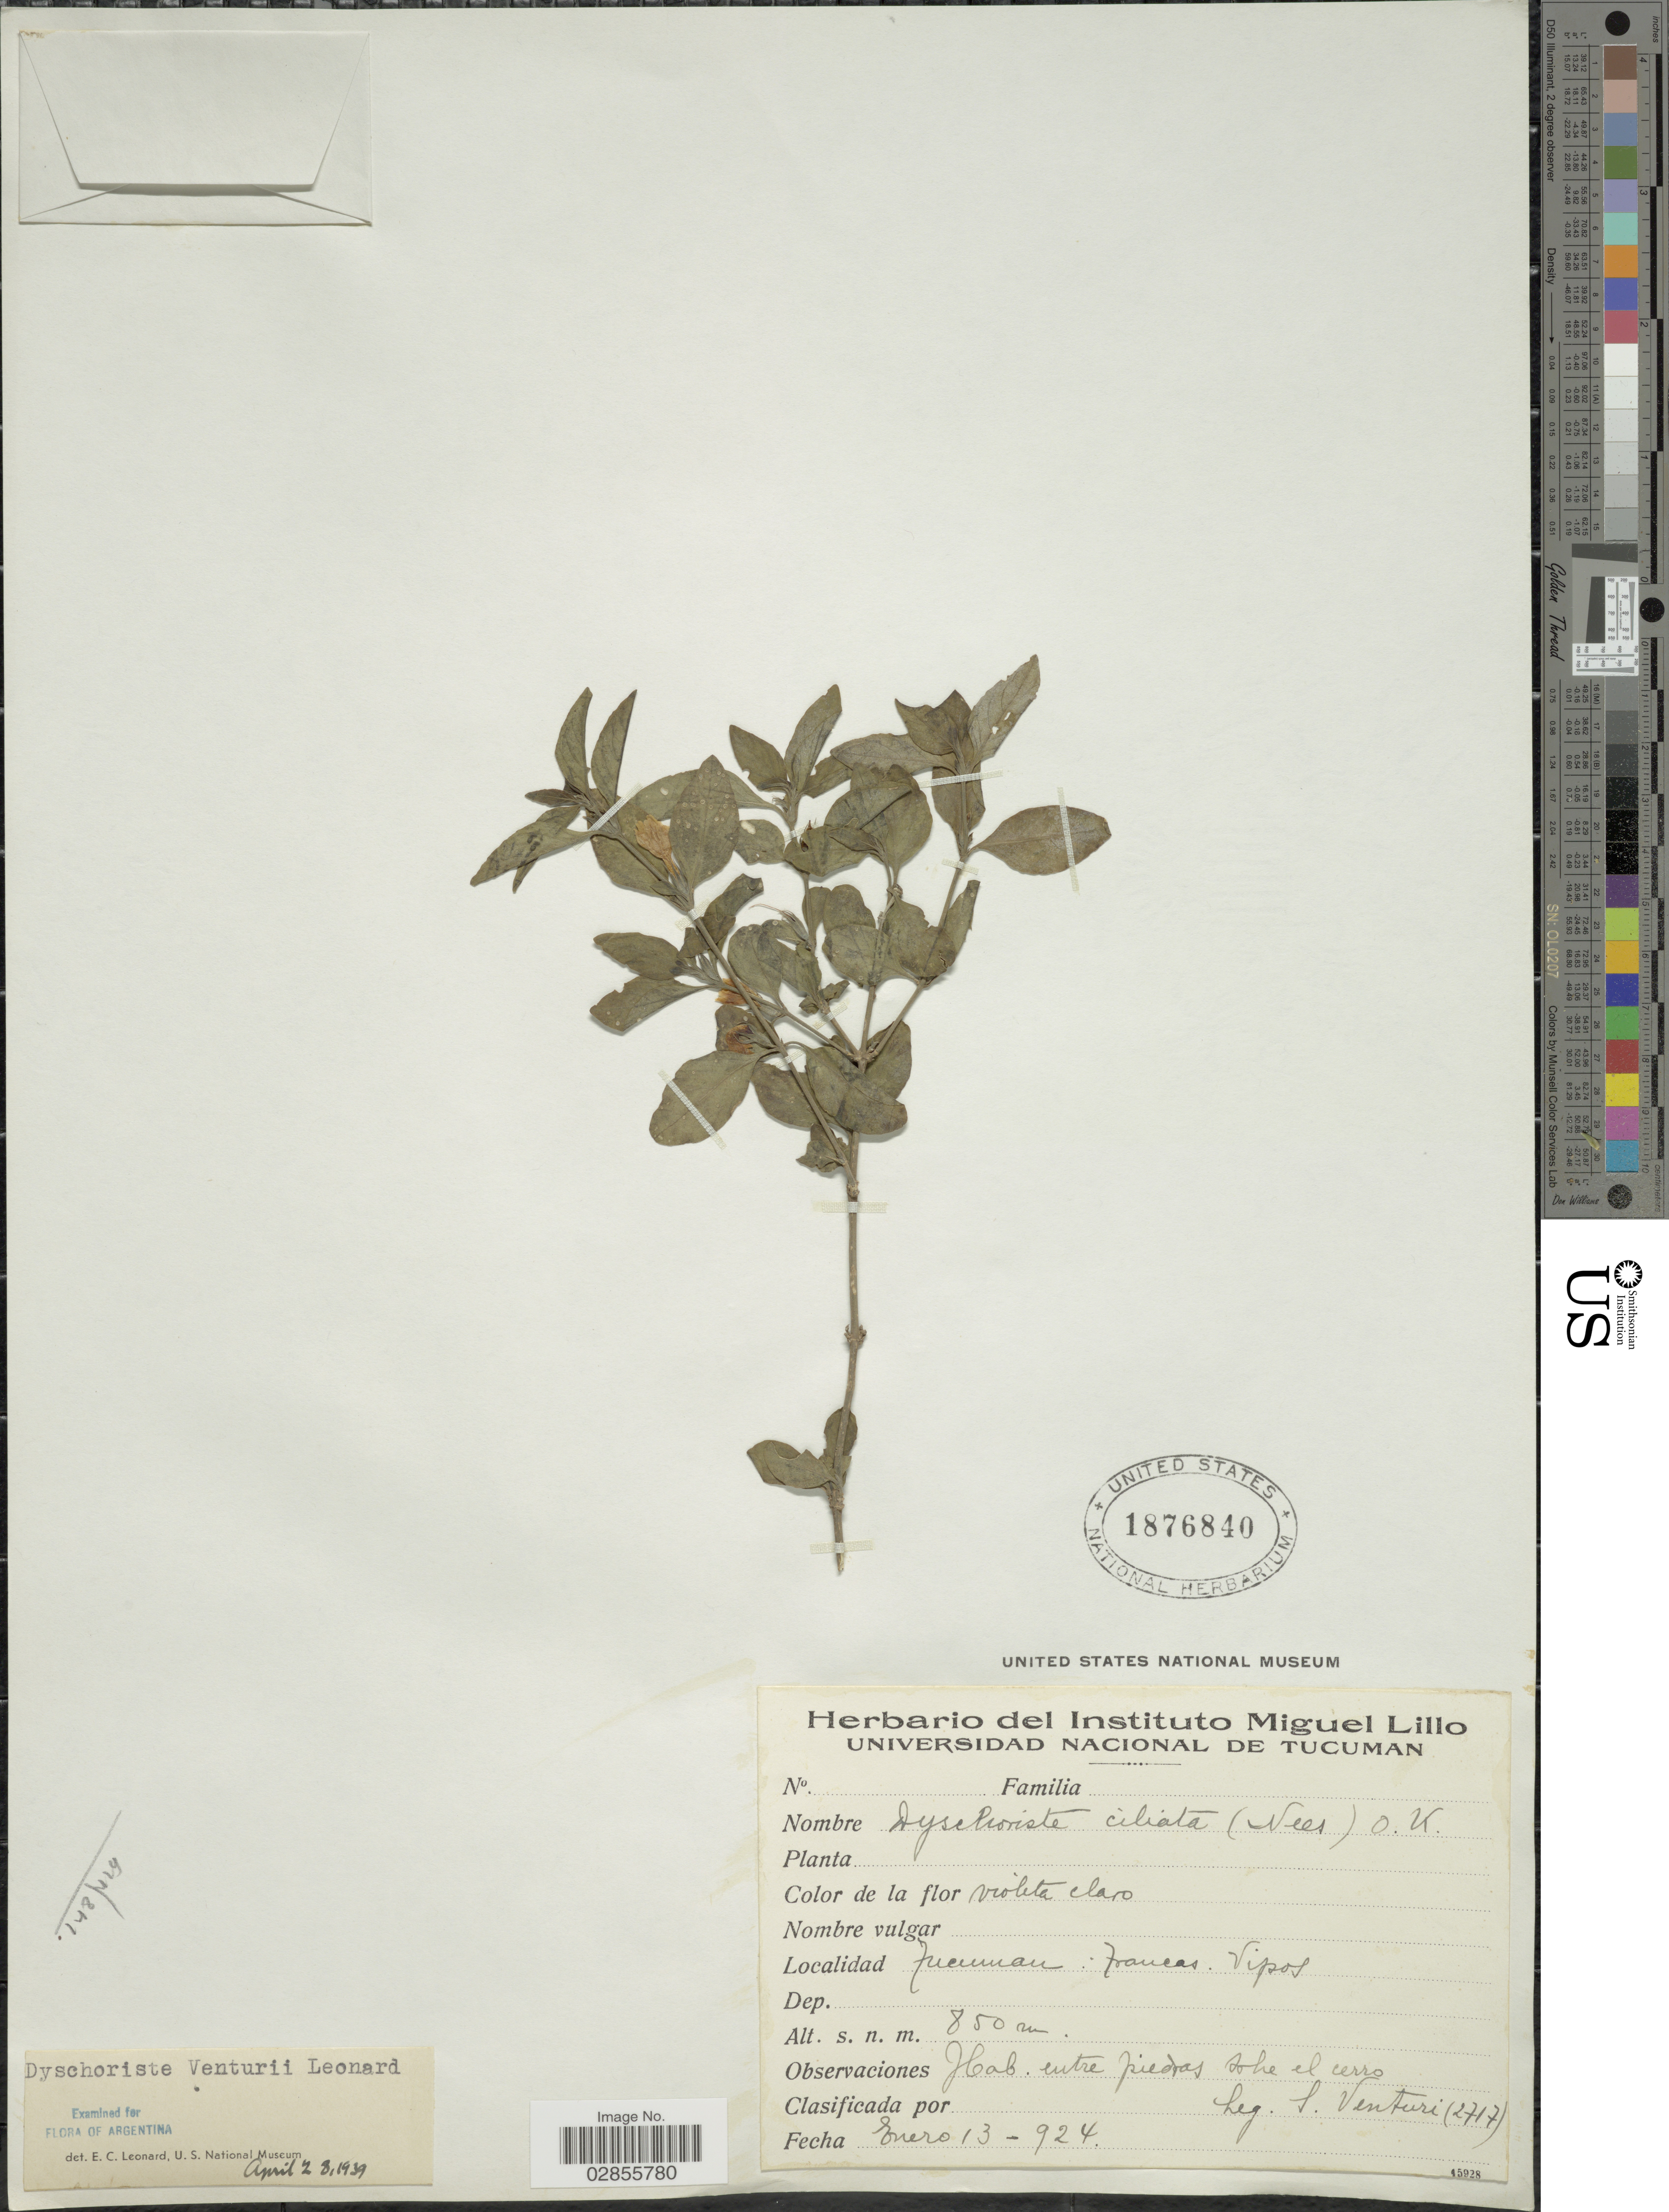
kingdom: Plantae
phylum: Tracheophyta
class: Magnoliopsida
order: Lamiales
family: Acanthaceae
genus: Dyschoriste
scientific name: Dyschoriste venturii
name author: Leonard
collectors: S. Venturi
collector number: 2717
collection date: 1924-01-13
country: Argentina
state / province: Tucuman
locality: Trancas. Vipos.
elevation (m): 850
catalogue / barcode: US 1876840